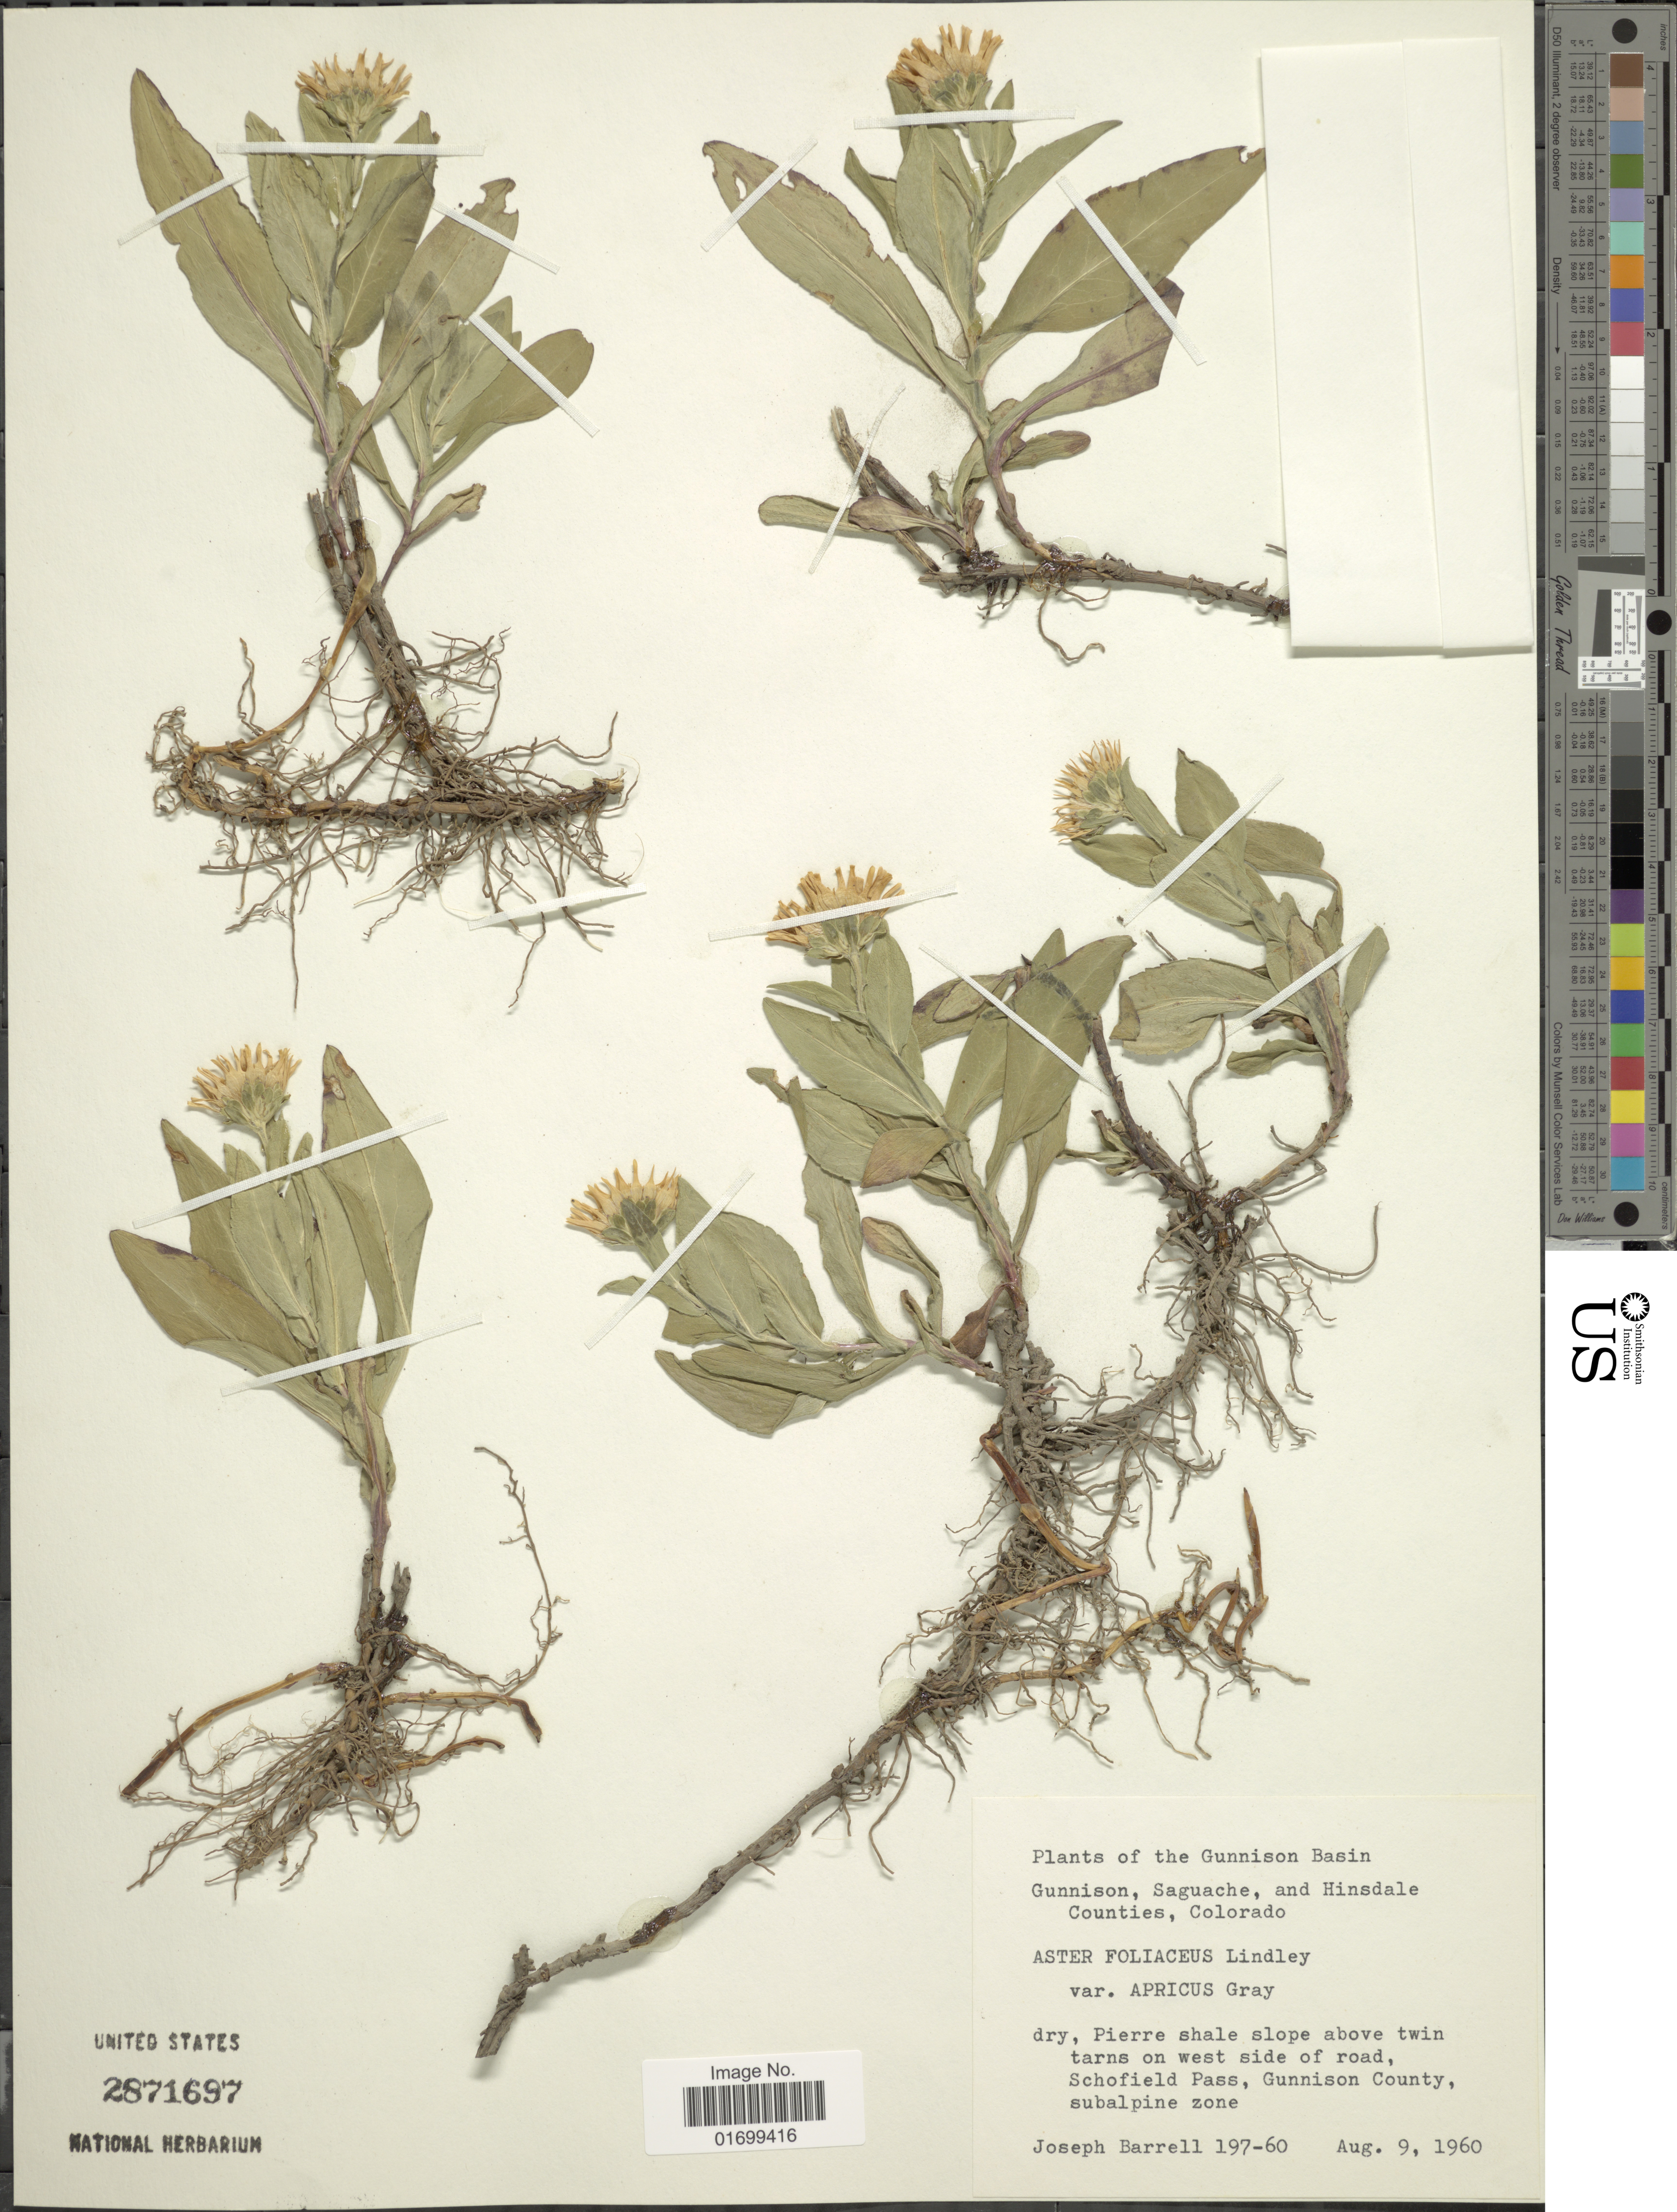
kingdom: Plantae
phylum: Tracheophyta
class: Magnoliopsida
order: Asterales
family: Asteraceae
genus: Symphyotrichum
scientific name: Symphyotrichum foliaceum var. apricum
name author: (A. Gray) G.L. Nesom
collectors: J. Barrell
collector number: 197-60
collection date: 1960-08-09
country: United States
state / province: Colorado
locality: Gunnison Basin, Gunnison, Saguache, and Hinsdale Counties, Pierre shale slope sbove twin tarns on west side of road, Schofield Pass, Gunnison County, subalpine zone.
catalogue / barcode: US 2871697